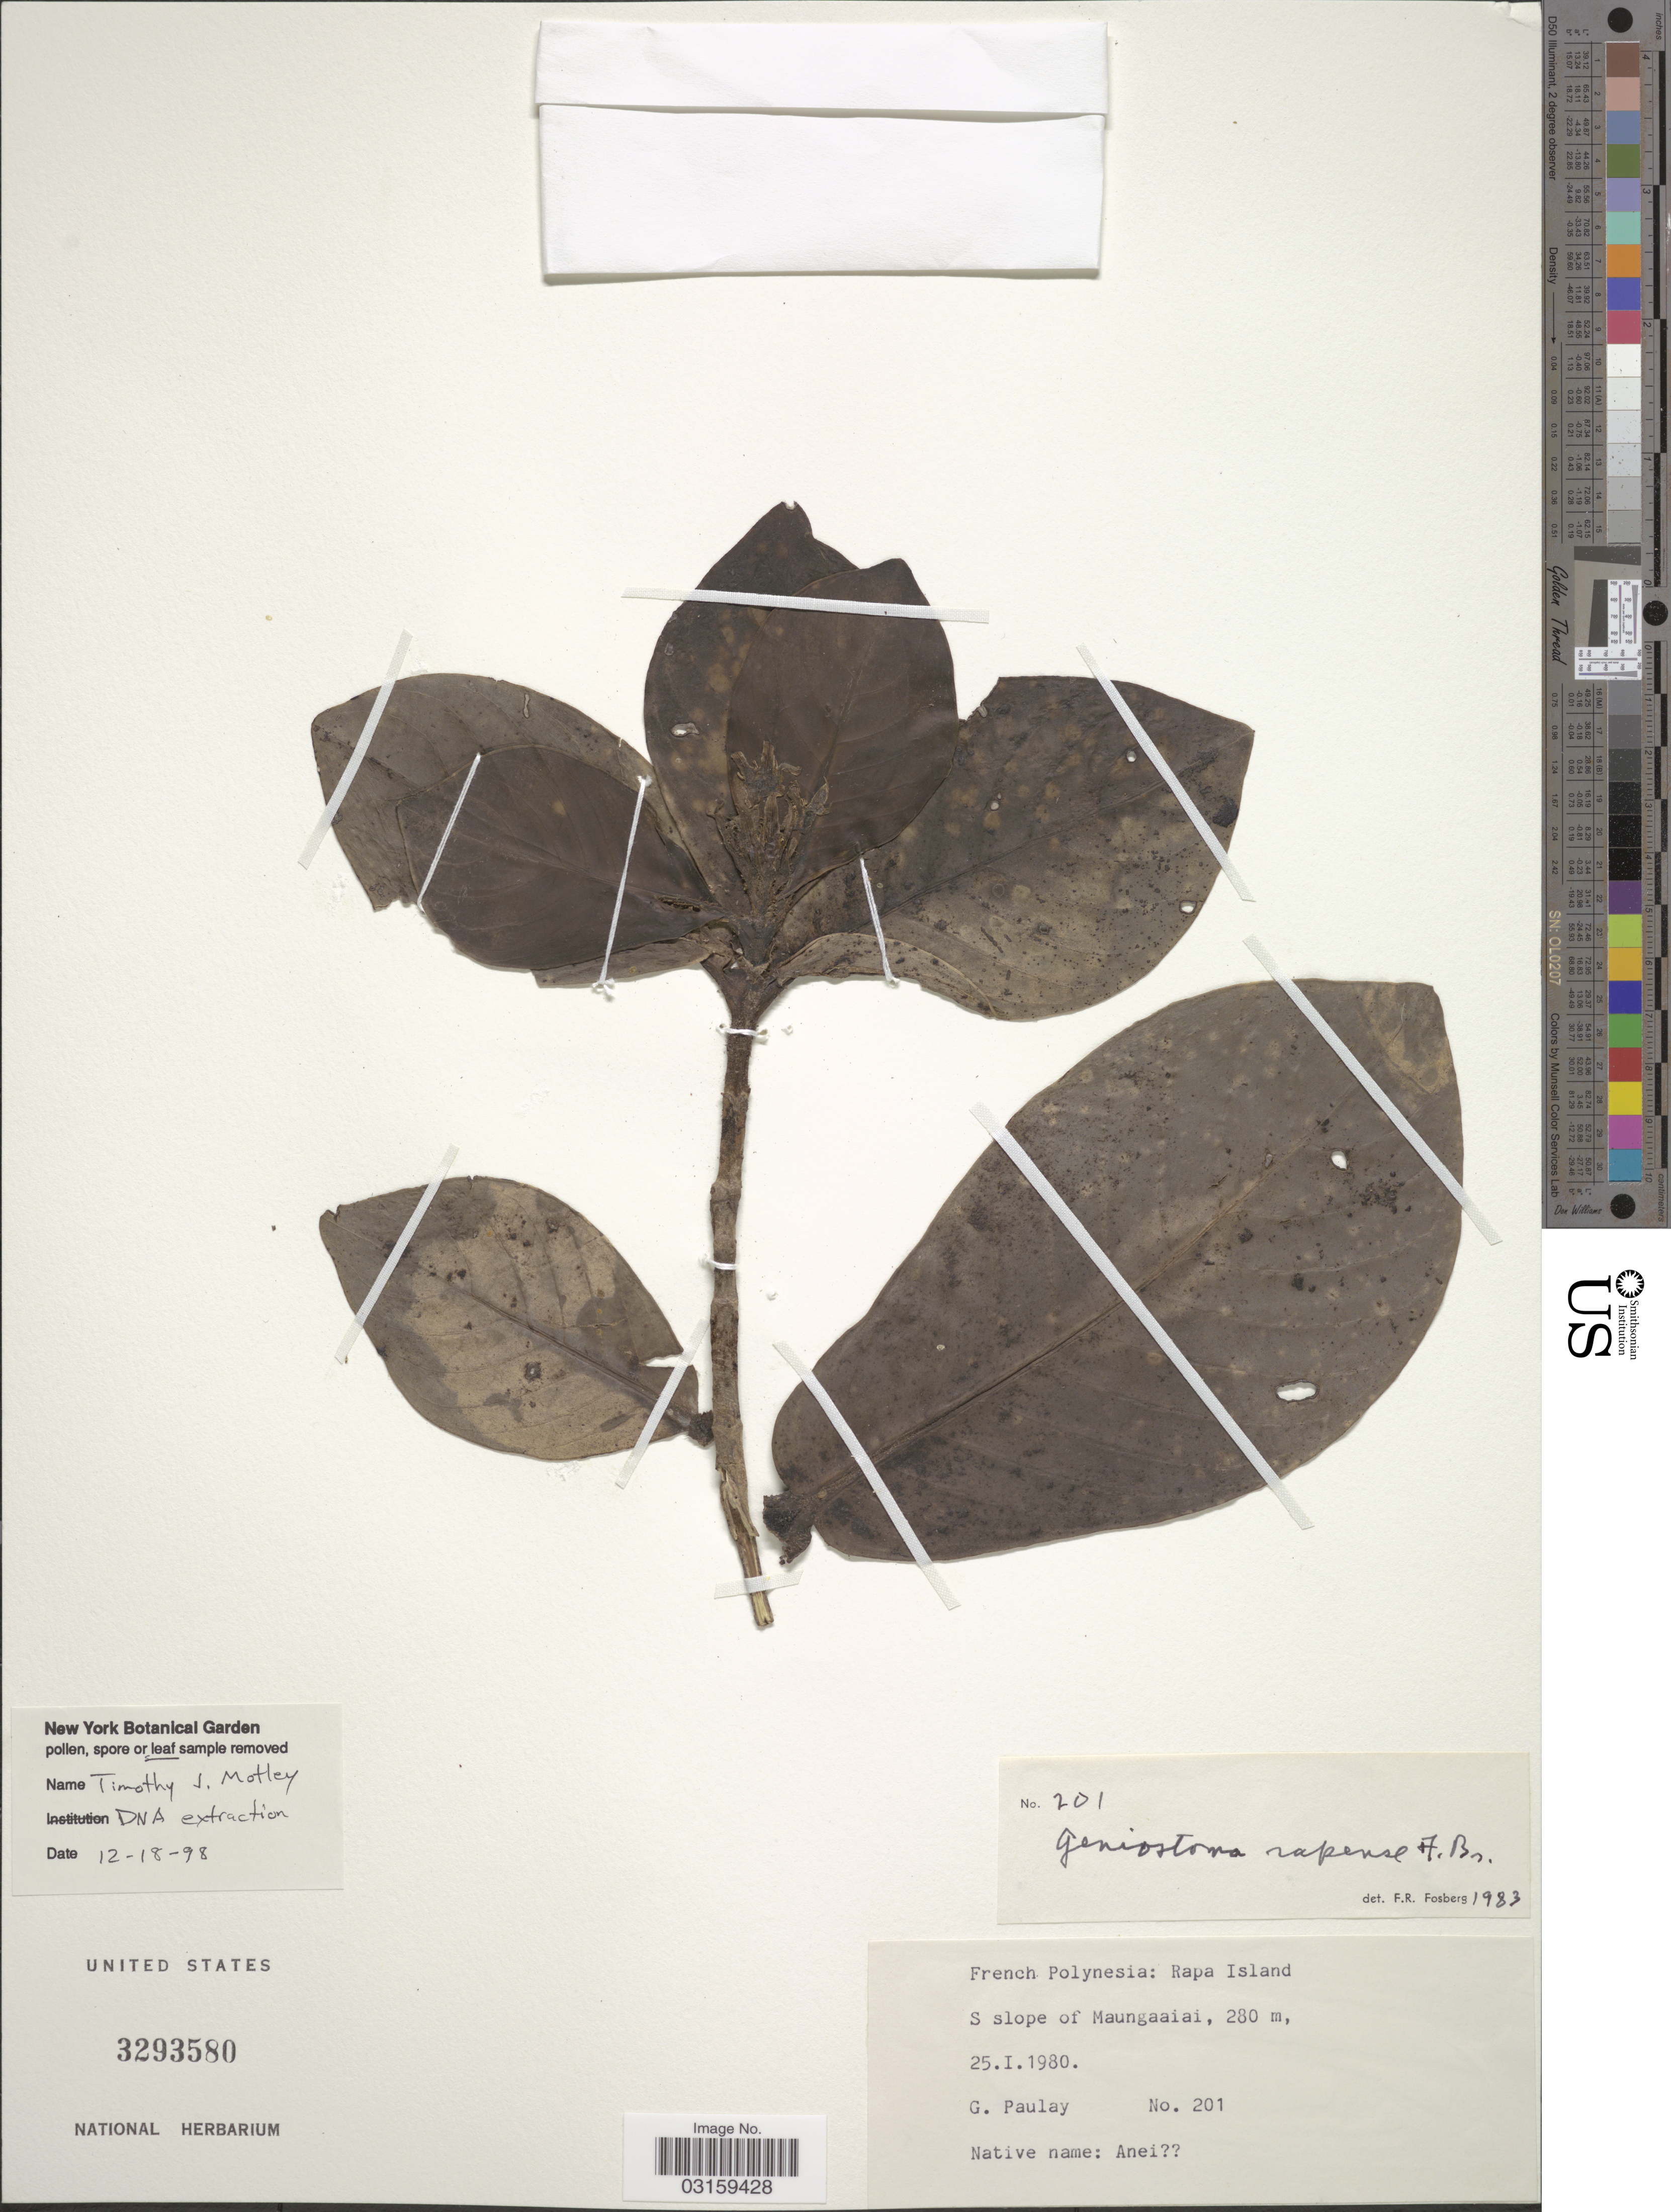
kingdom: Plantae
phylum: Tracheophyta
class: Magnoliopsida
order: Gentianales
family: Loganiaceae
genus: Geniostoma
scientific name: Geniostoma rapense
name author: F. Br.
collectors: G. Paulay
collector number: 201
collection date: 1980-01-25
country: French Polynesia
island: Rapa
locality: Rapa Island. S slope of Maungaaiai.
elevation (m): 280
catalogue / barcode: US 3293580